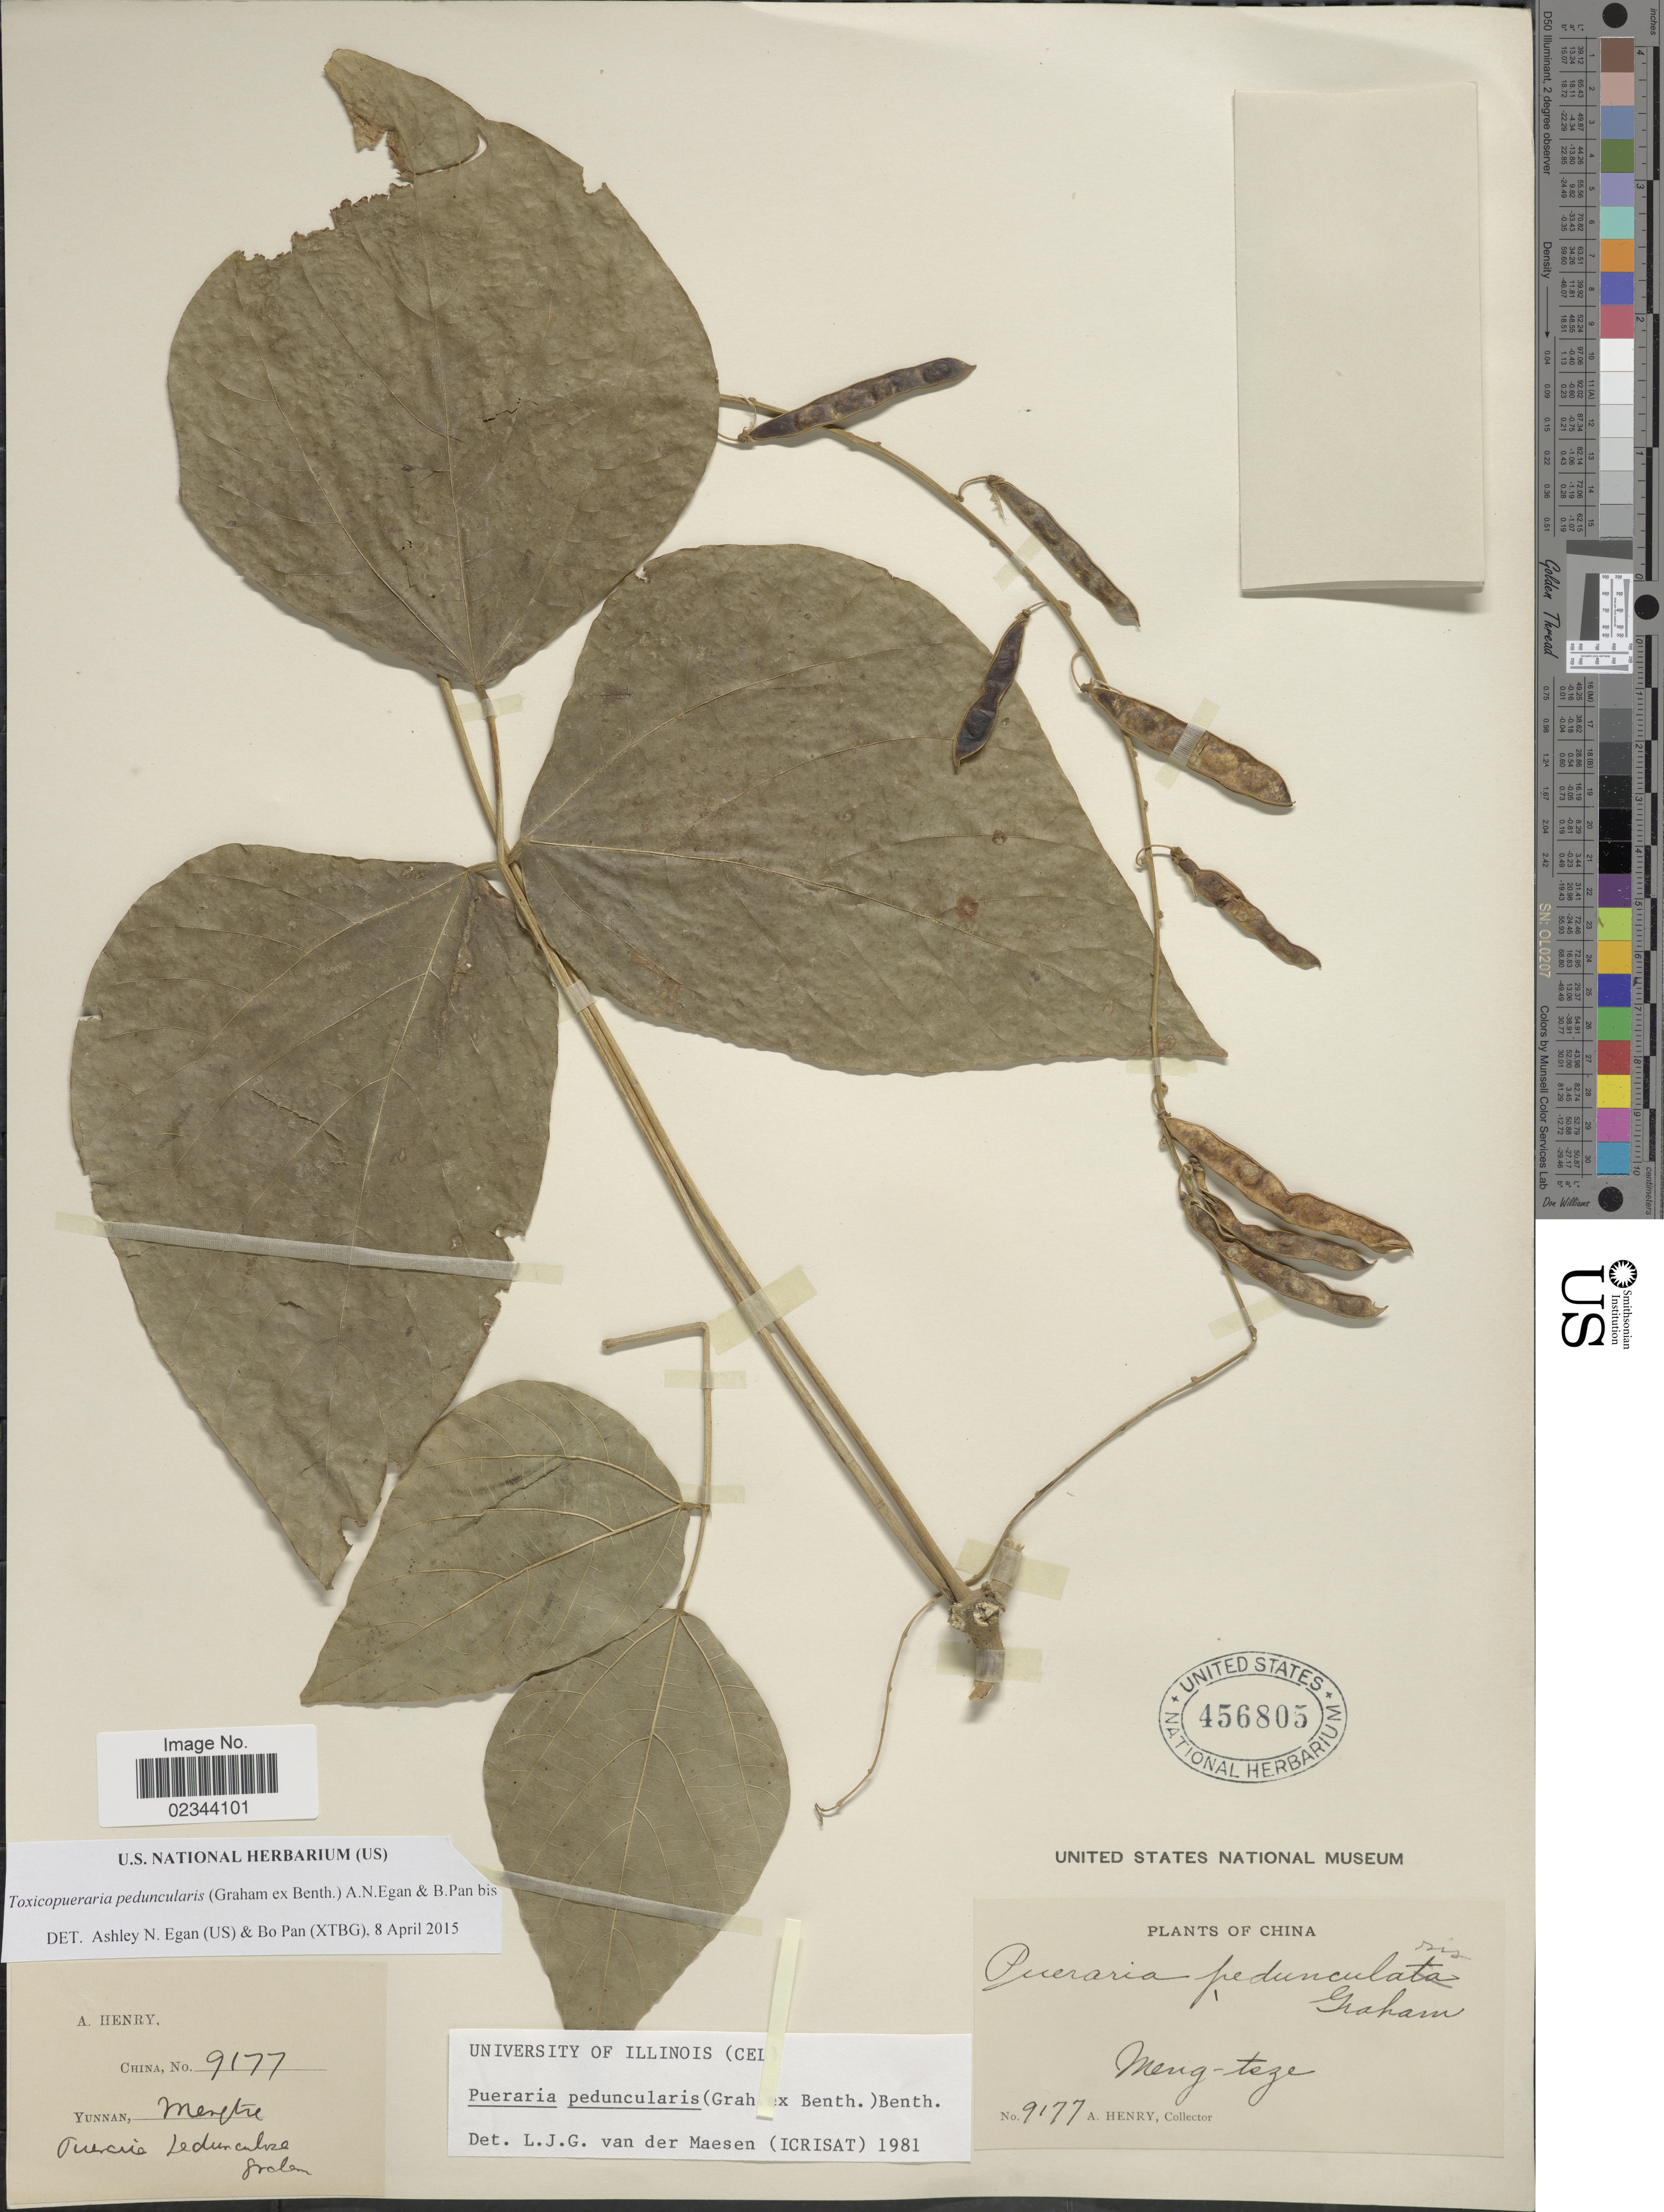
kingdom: Plantae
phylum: Tracheophyta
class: Magnoliopsida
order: Fabales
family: Fabaceae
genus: Toxicopueraria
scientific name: Toxicopueraria peduncularis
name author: (Benth.) A.N. Egan & B. Pan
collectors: A. Henry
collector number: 9177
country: China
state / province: Yunnan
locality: Meng-tsze,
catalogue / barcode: US 456805